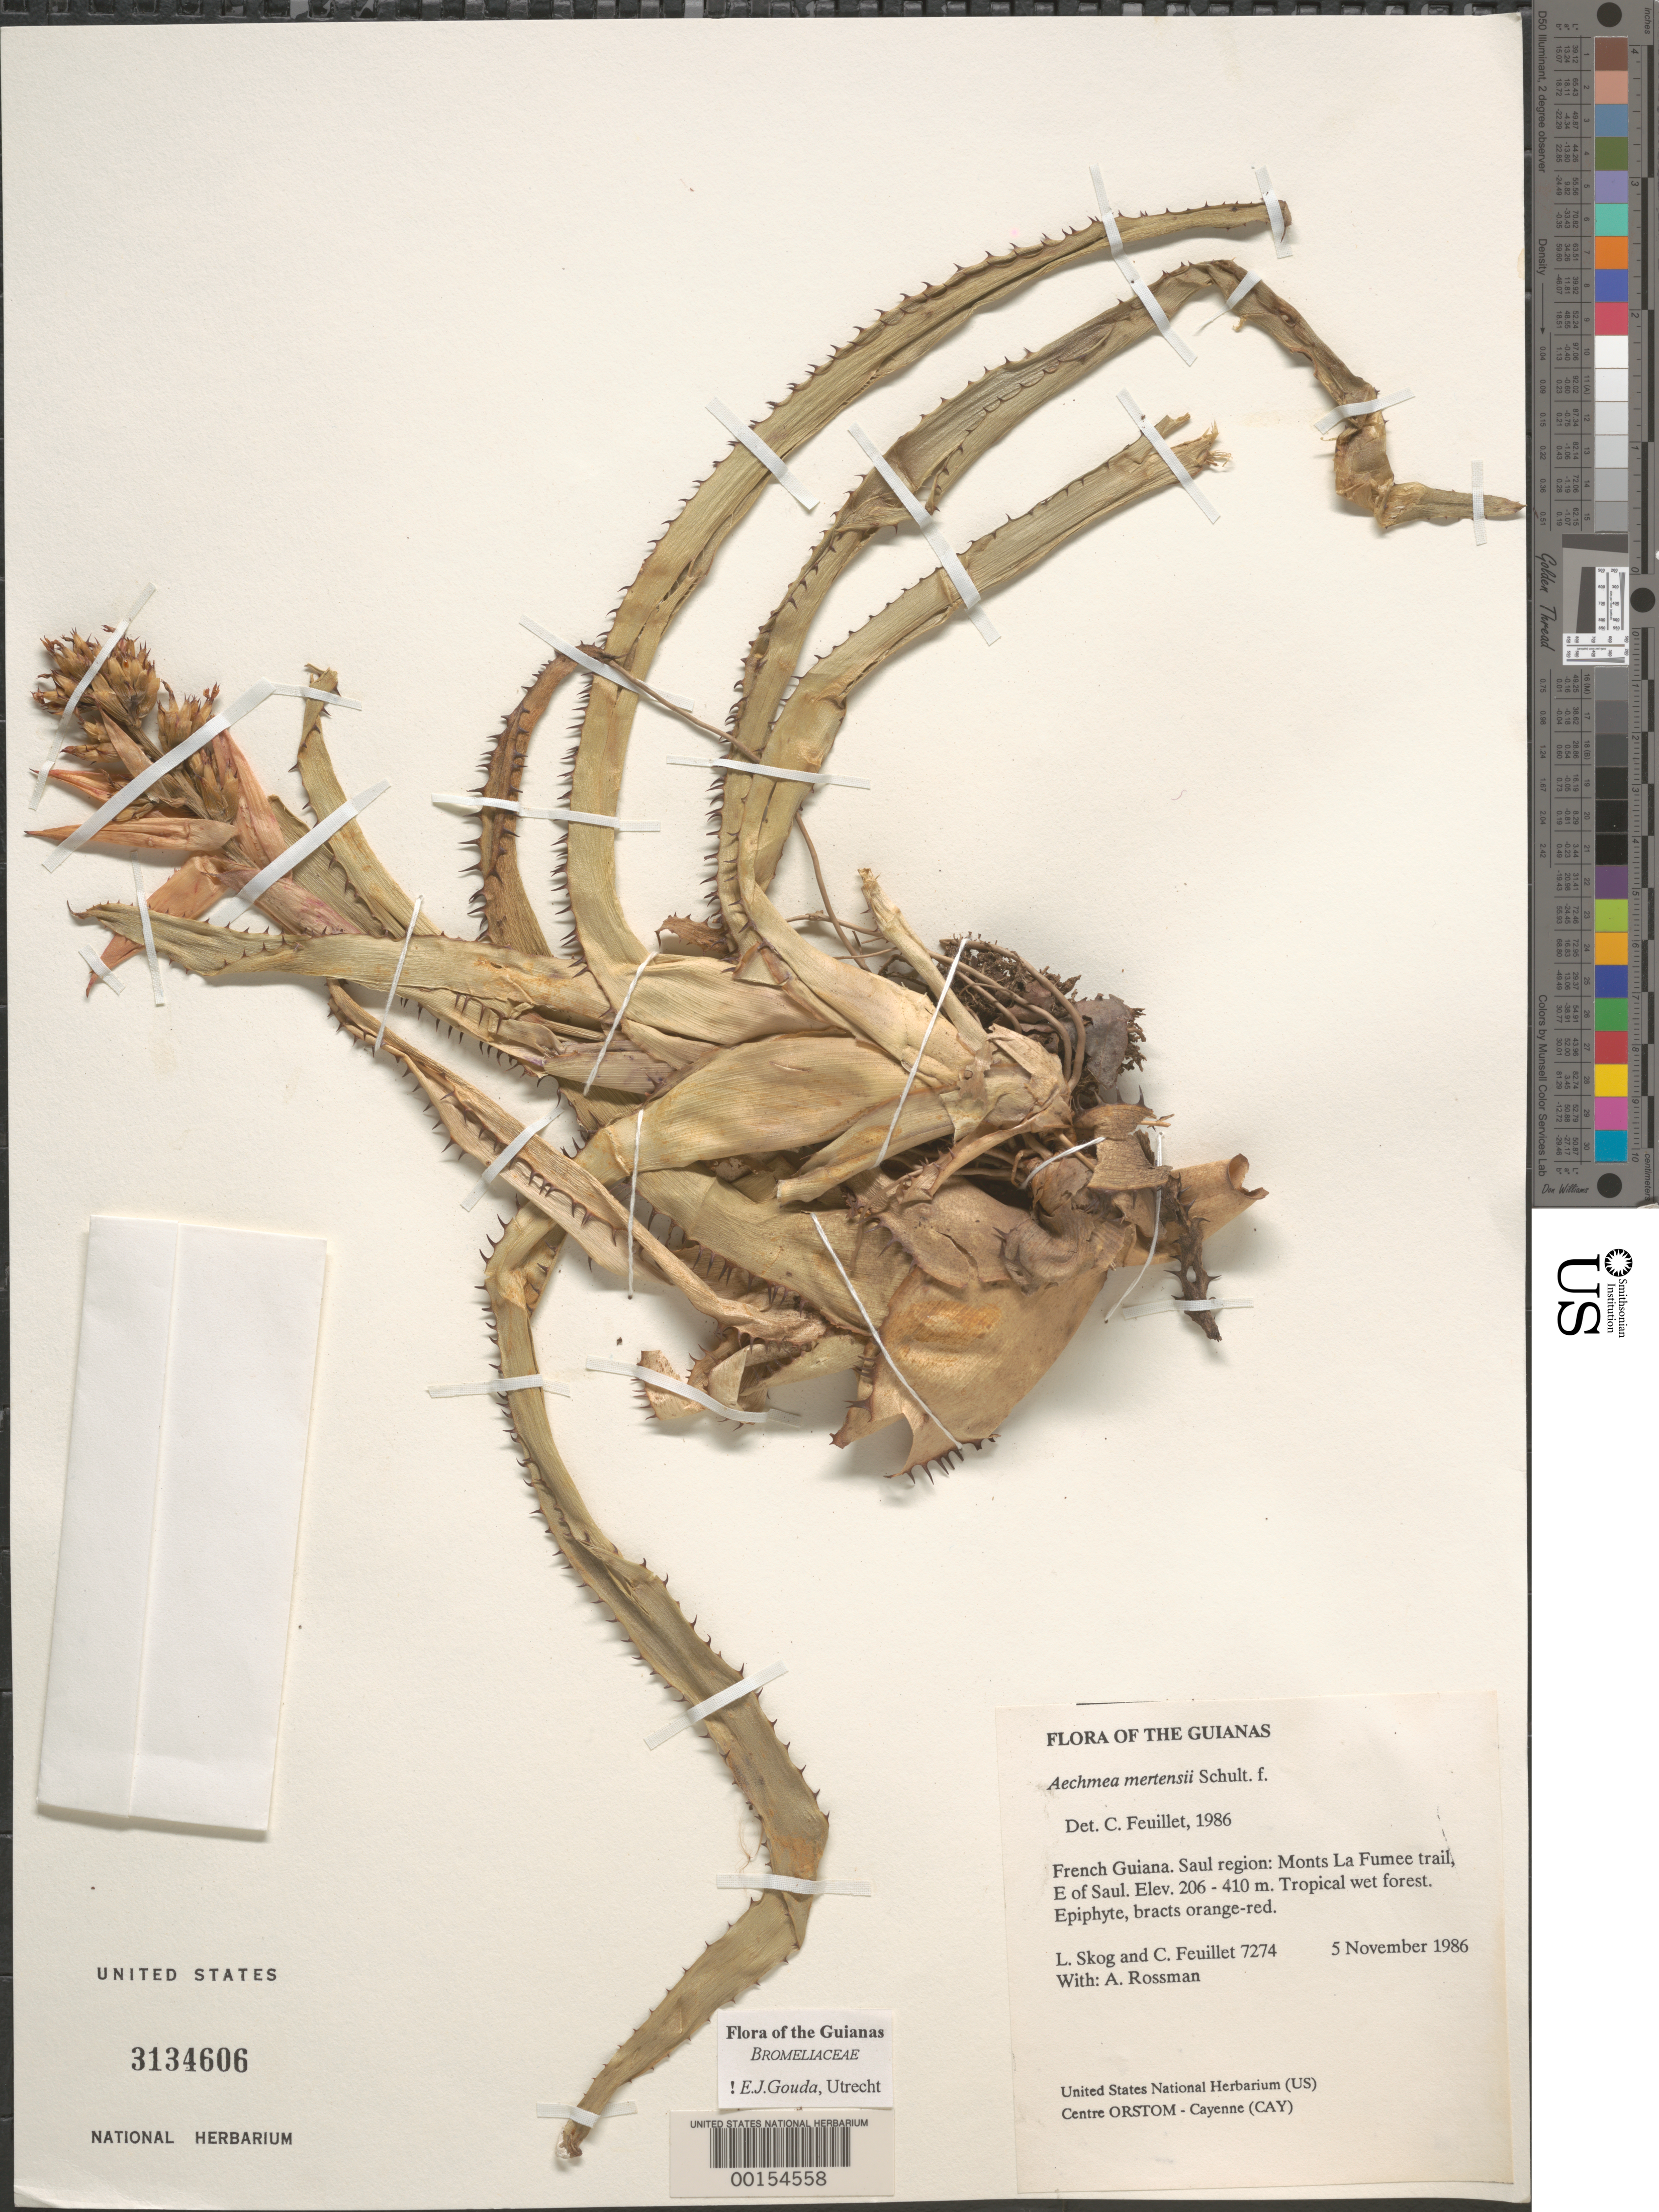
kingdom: Plantae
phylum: Tracheophyta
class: Liliopsida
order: Poales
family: Bromeliaceae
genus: Aechmea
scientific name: Aechmea mertensii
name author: (G. Mey.) Schult. & Schult. f.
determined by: Gouda, E. J.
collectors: L. E. Skog, C. Feuillet & A. Rossman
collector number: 7274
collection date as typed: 5 November 1986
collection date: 1986-11-05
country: French Guiana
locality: Monts La Fumée trail, E of Saül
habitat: Tropical wet forest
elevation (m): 206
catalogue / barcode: US 3134606